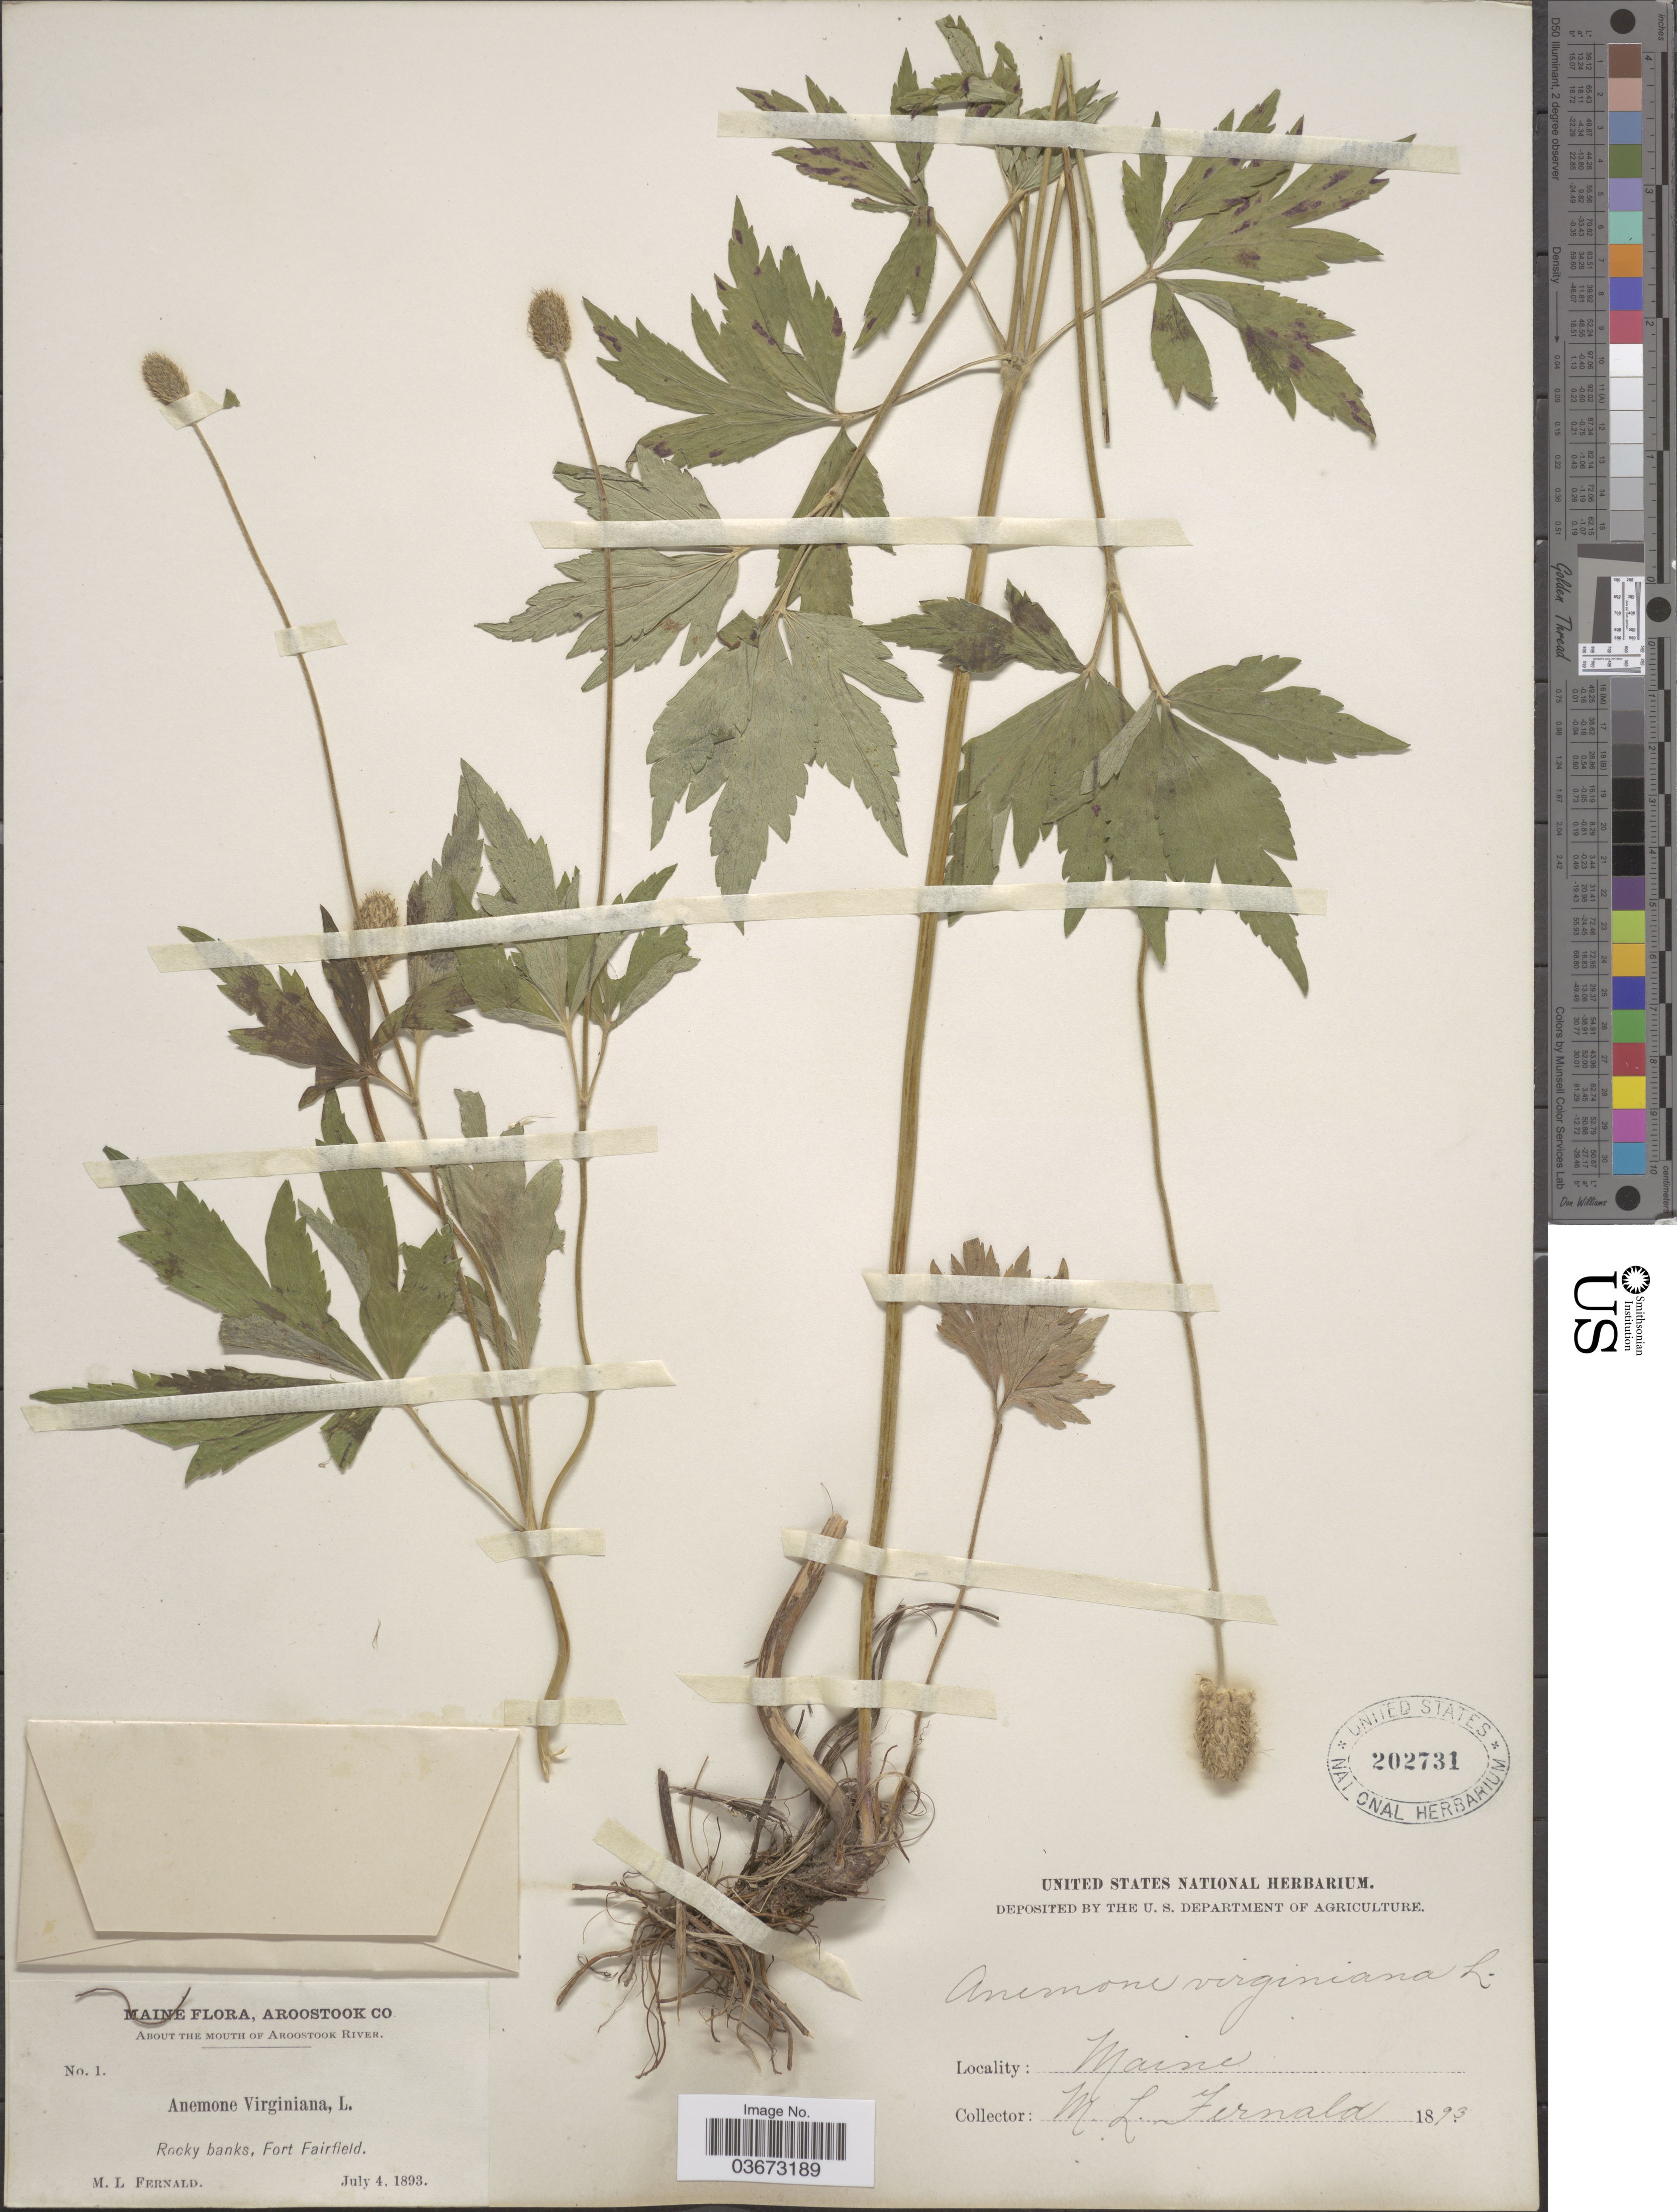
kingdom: Plantae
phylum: Tracheophyta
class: Magnoliopsida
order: Ranunculales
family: Ranunculaceae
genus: Anemone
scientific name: Anemone virginiana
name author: L.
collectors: M. L. Fernald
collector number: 1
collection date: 1893-07-04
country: United States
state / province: Maine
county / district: Aroostook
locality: About the Mouth of Aroostook River. Rocky banks, Fort Fairfield.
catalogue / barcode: US 202731